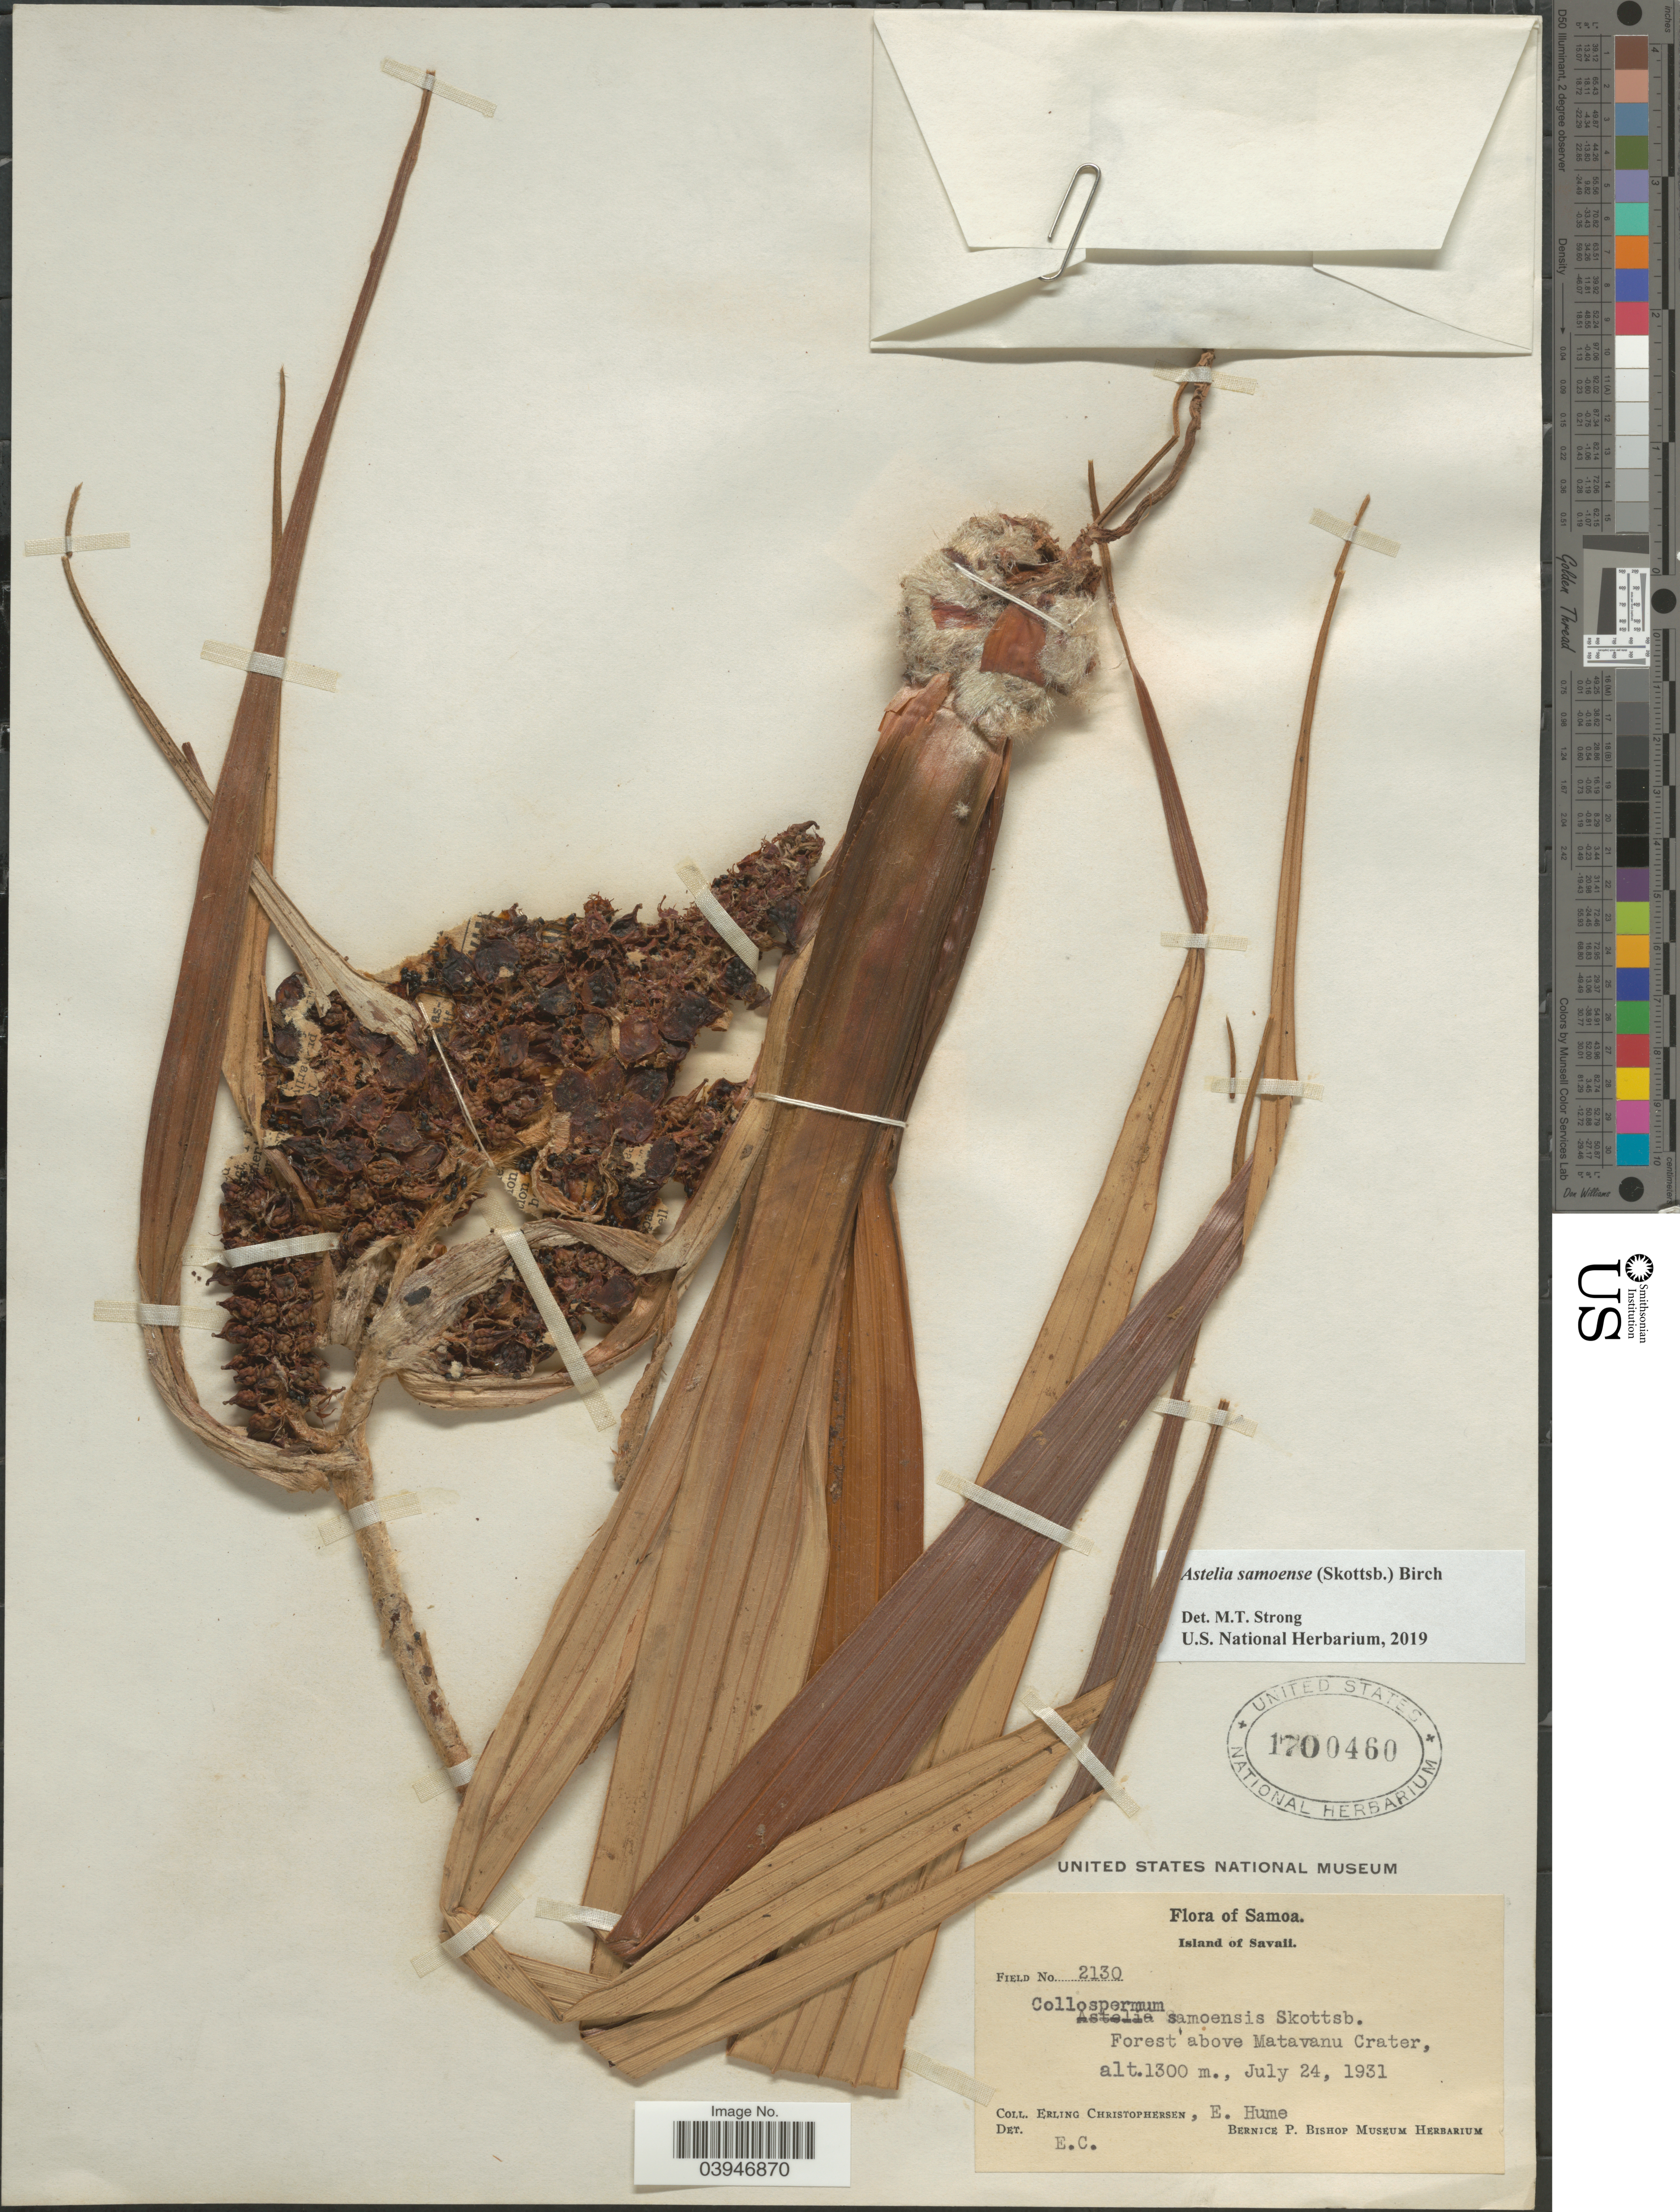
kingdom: Plantae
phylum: Tracheophyta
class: Liliopsida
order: Asparagales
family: Asteliaceae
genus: Astelia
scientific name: Astelia samoense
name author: (Skottsb.) Birch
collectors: E. Christophersen & E. Hume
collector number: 2130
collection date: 1931-07-24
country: Samoa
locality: Samoa. Island of Savaii. Forest above Matavanu Crater.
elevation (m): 1300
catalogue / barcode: US 1700460